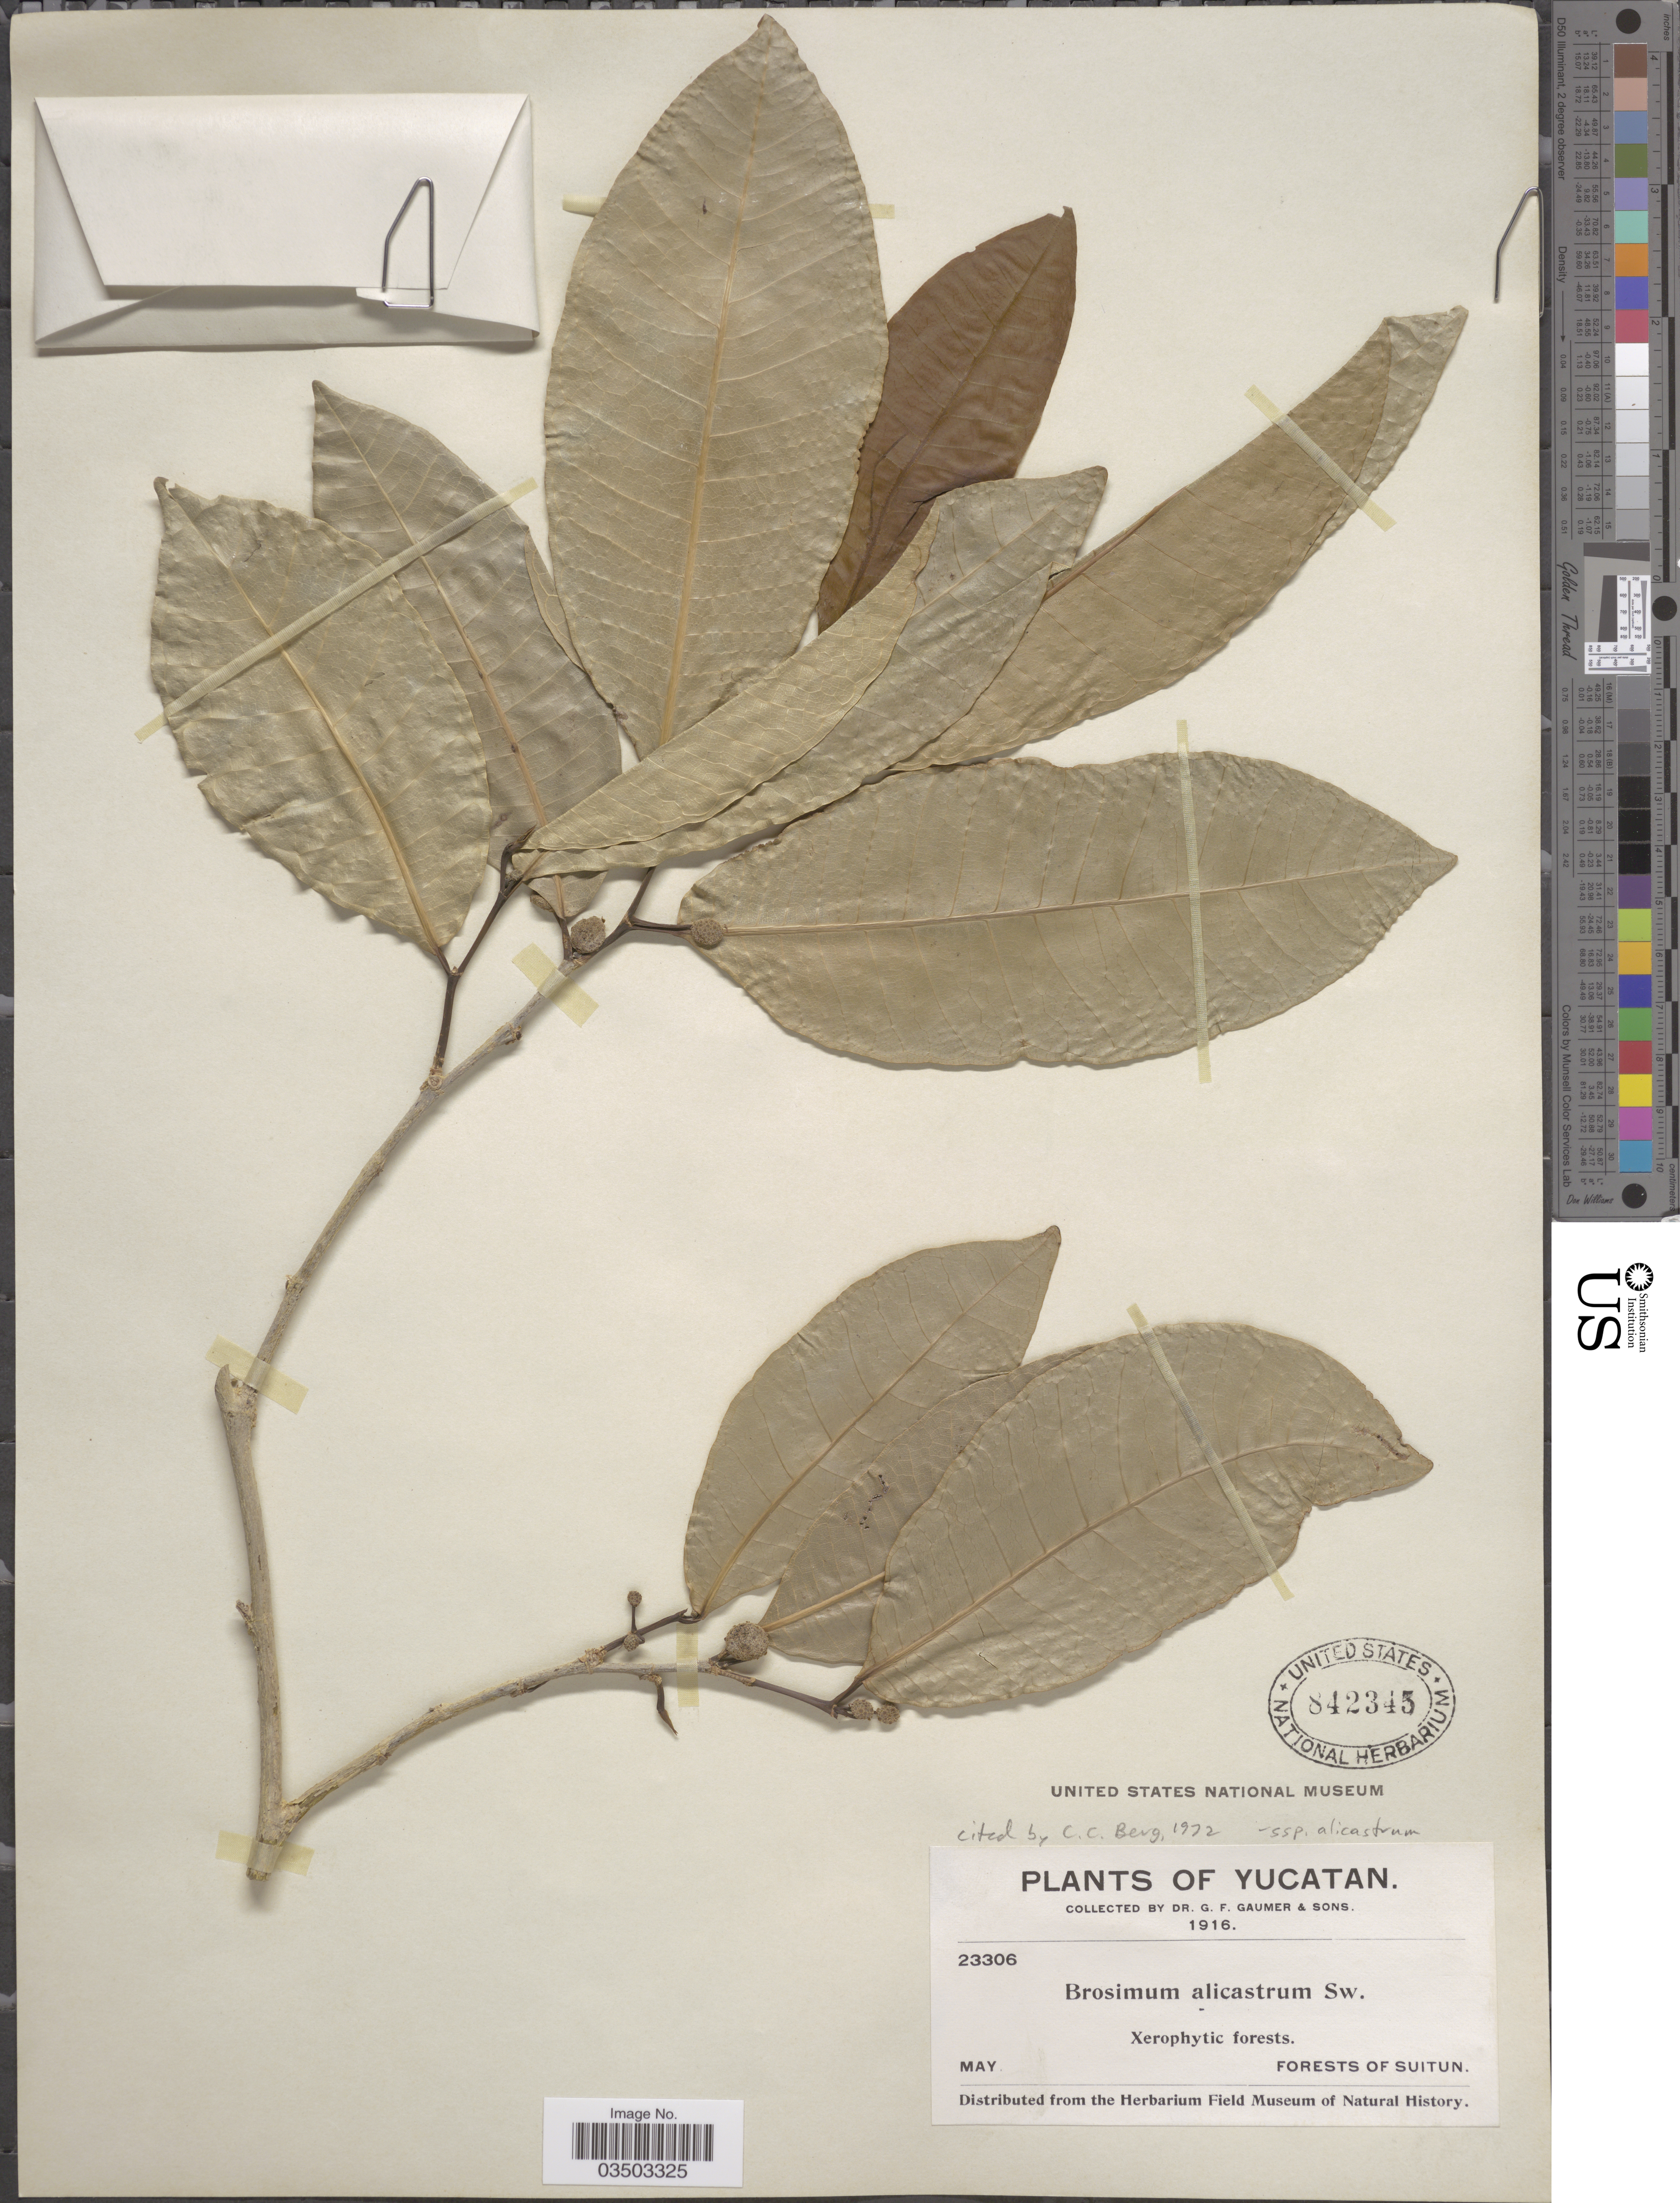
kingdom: Plantae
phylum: Tracheophyta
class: Magnoliopsida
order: Rosales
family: Moraceae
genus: Brosimum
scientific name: Brosimum alicastrum subsp. alicastrum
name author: Sw.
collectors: G. F. Gaumer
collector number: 23306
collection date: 1916-05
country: Mexico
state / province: Yucatán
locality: Forests of Suitun.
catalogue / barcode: US 842345